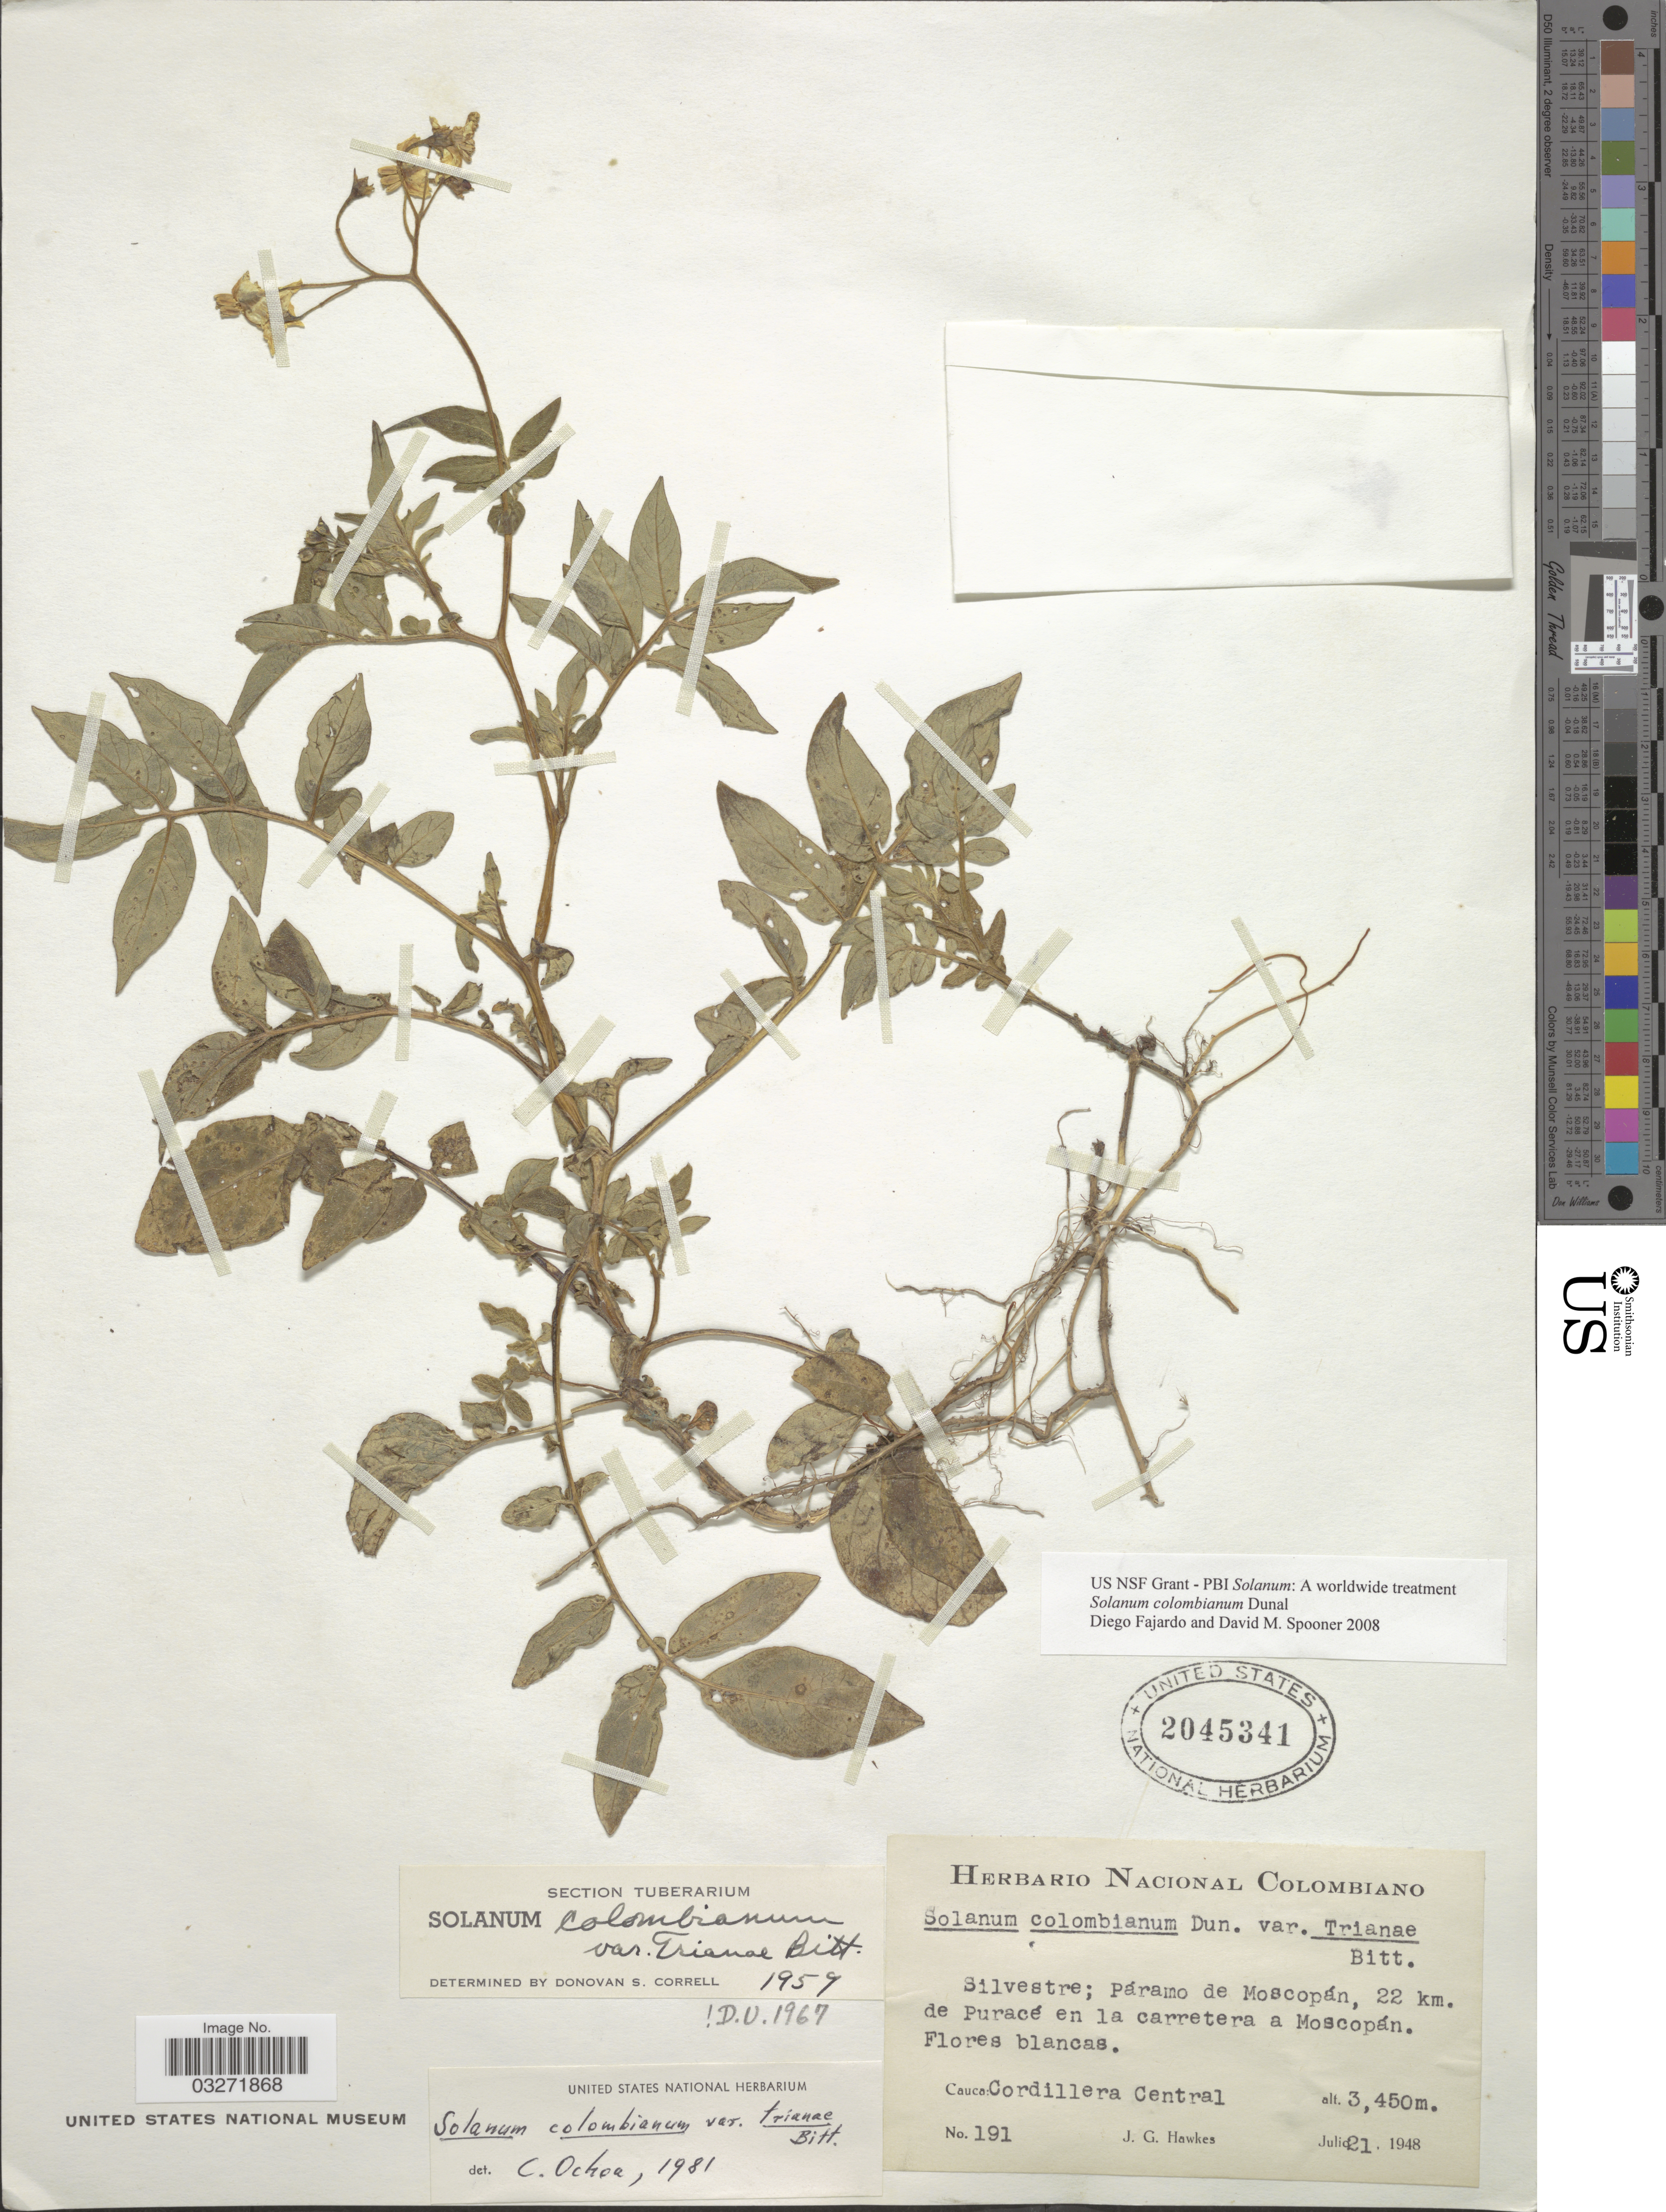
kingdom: Plantae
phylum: Tracheophyta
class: Magnoliopsida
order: Solanales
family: Solanaceae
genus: Solanum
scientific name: Solanum colombianum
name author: Dunal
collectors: J. Hawkes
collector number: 191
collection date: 1948-07-21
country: Colombia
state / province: Cauca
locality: Silvestre; Páramo de Moscopán, 22 km. de Puracé en la carretera a Moscopán. Cauca: Cordillera Central.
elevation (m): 3450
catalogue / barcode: US 2045341